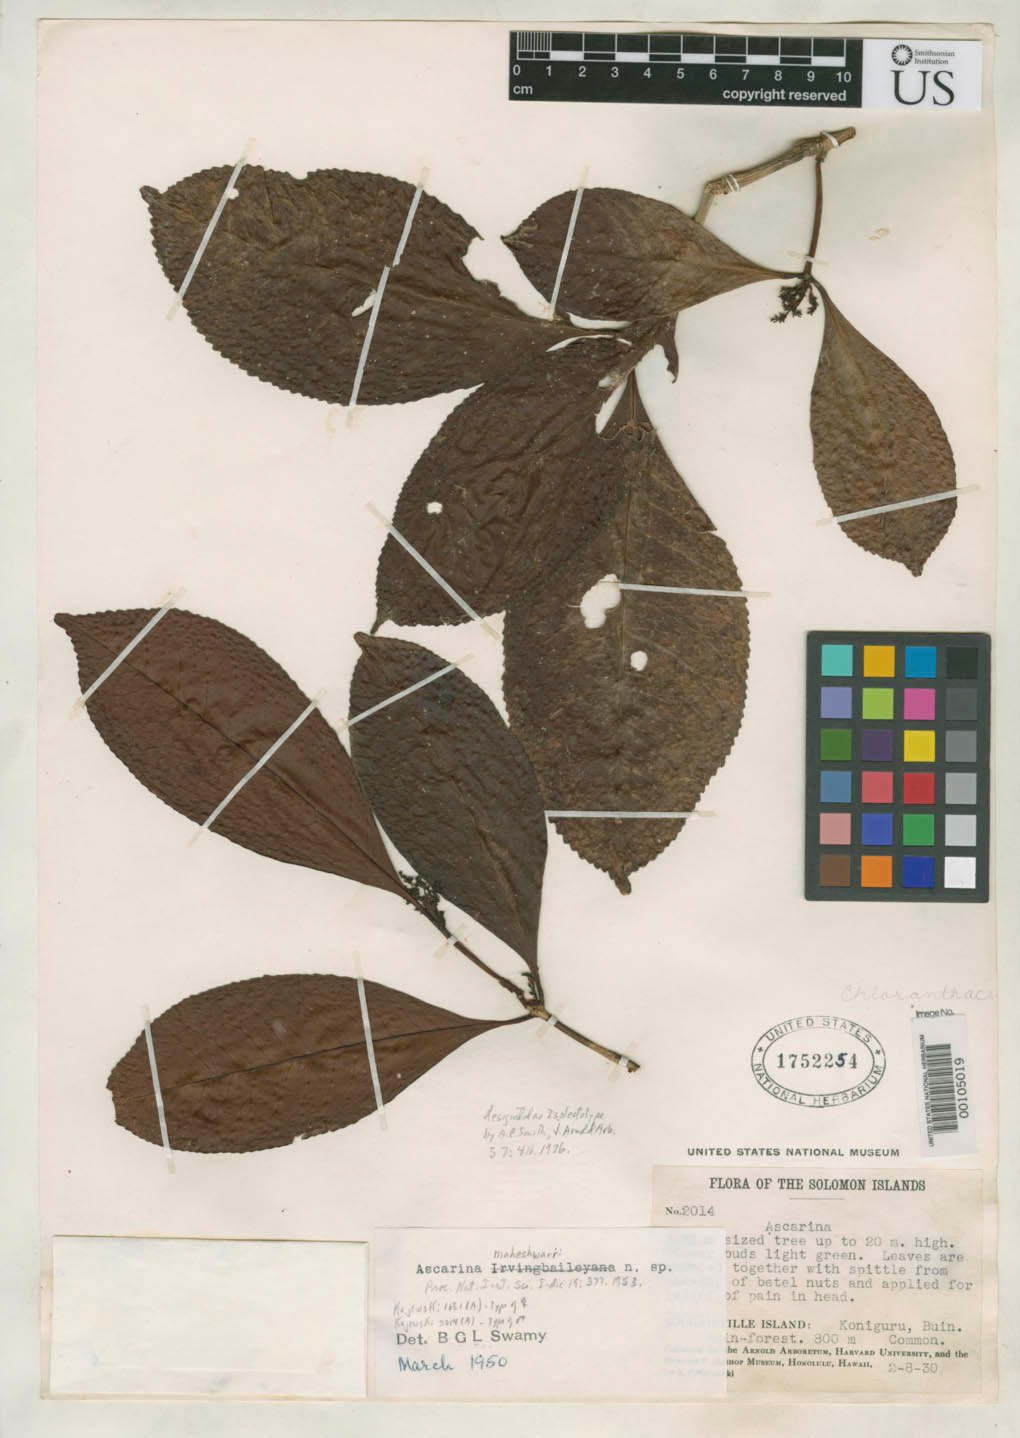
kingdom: Plantae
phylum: Tracheophyta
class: Magnoliopsida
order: Chloranthales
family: Chloranthaceae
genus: Ascarina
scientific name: Ascarina maheshwarii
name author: Swamy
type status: Isolectotype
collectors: S. Kajewski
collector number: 2014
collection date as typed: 1930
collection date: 1930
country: Papua New Guinea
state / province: Bougainville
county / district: Buin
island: Bougainville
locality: Koniguru, Buin. [Solomon Is.]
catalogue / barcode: US 1752254